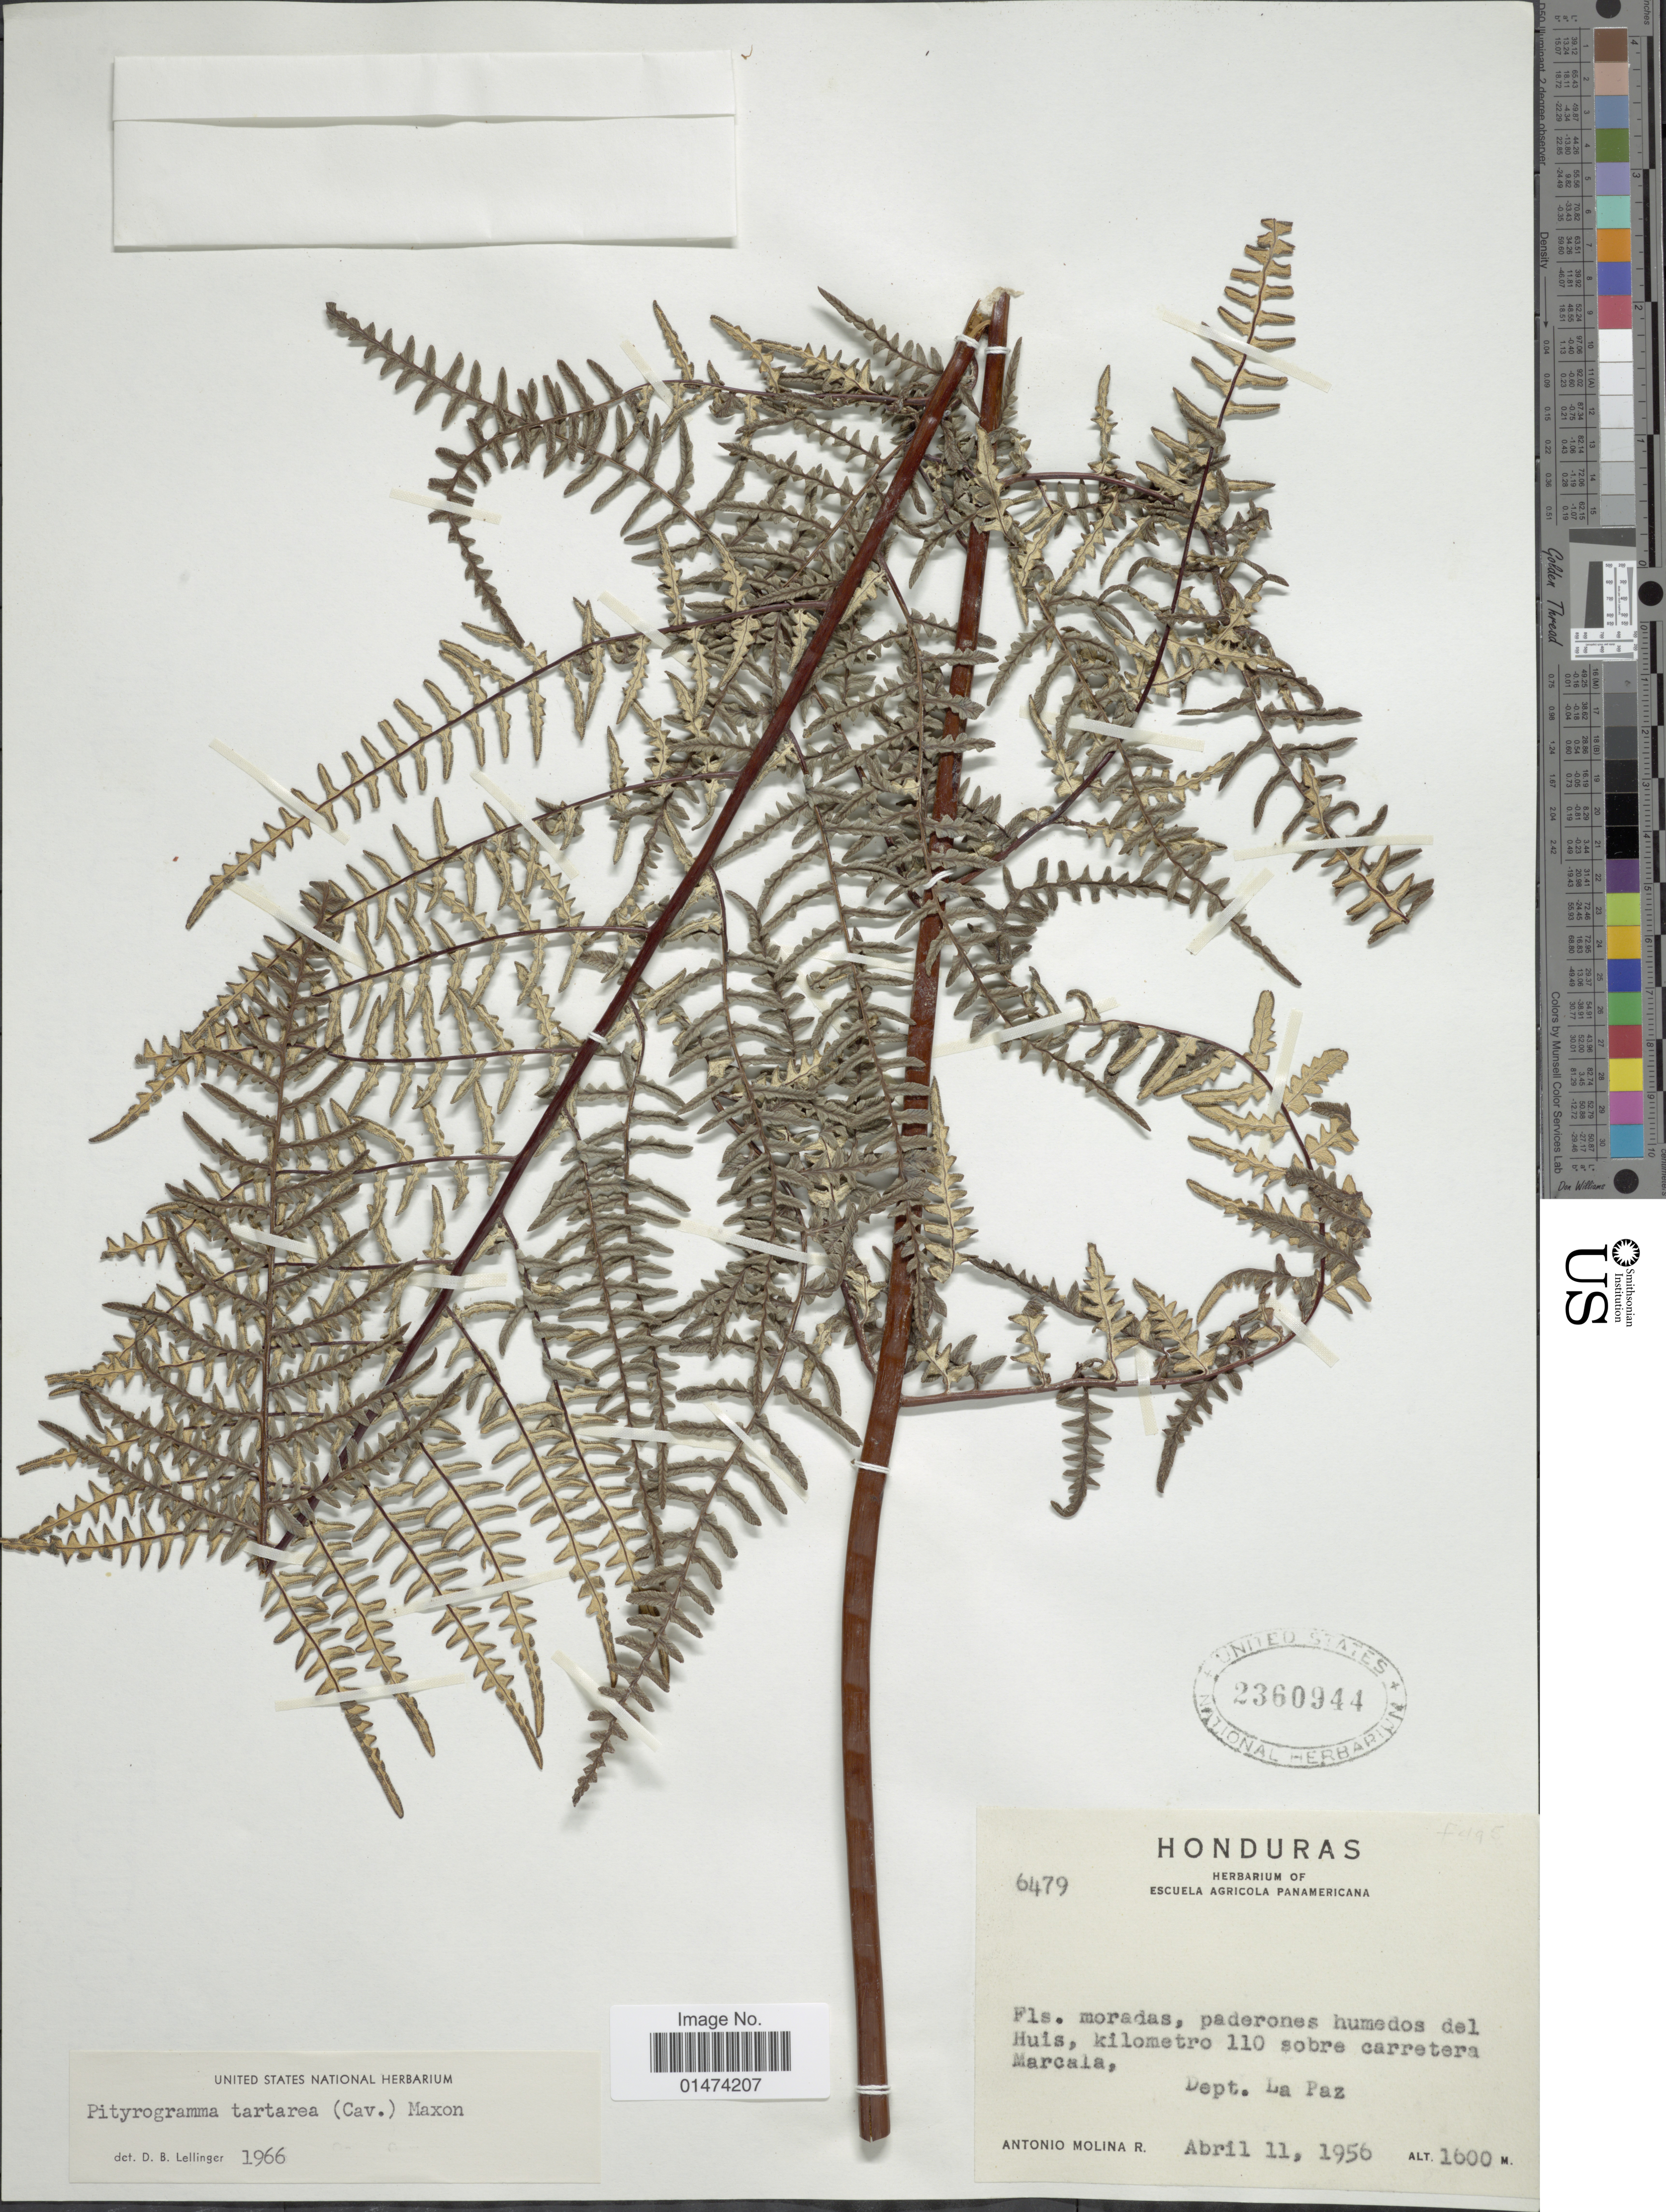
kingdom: Plantae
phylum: Tracheophyta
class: Polypodiopsida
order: Polypodiales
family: Pteridaceae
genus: Pityrogramma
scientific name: Pityrogramma tartarea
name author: (Cav.) Maxon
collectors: A. Molina R.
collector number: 6479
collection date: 1956-04-11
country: Honduras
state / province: La Paz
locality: Fls. moradas, paderones humedos del Huis, kilometro 110 sobre carretera Marcala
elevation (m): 1600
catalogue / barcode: US 2360944